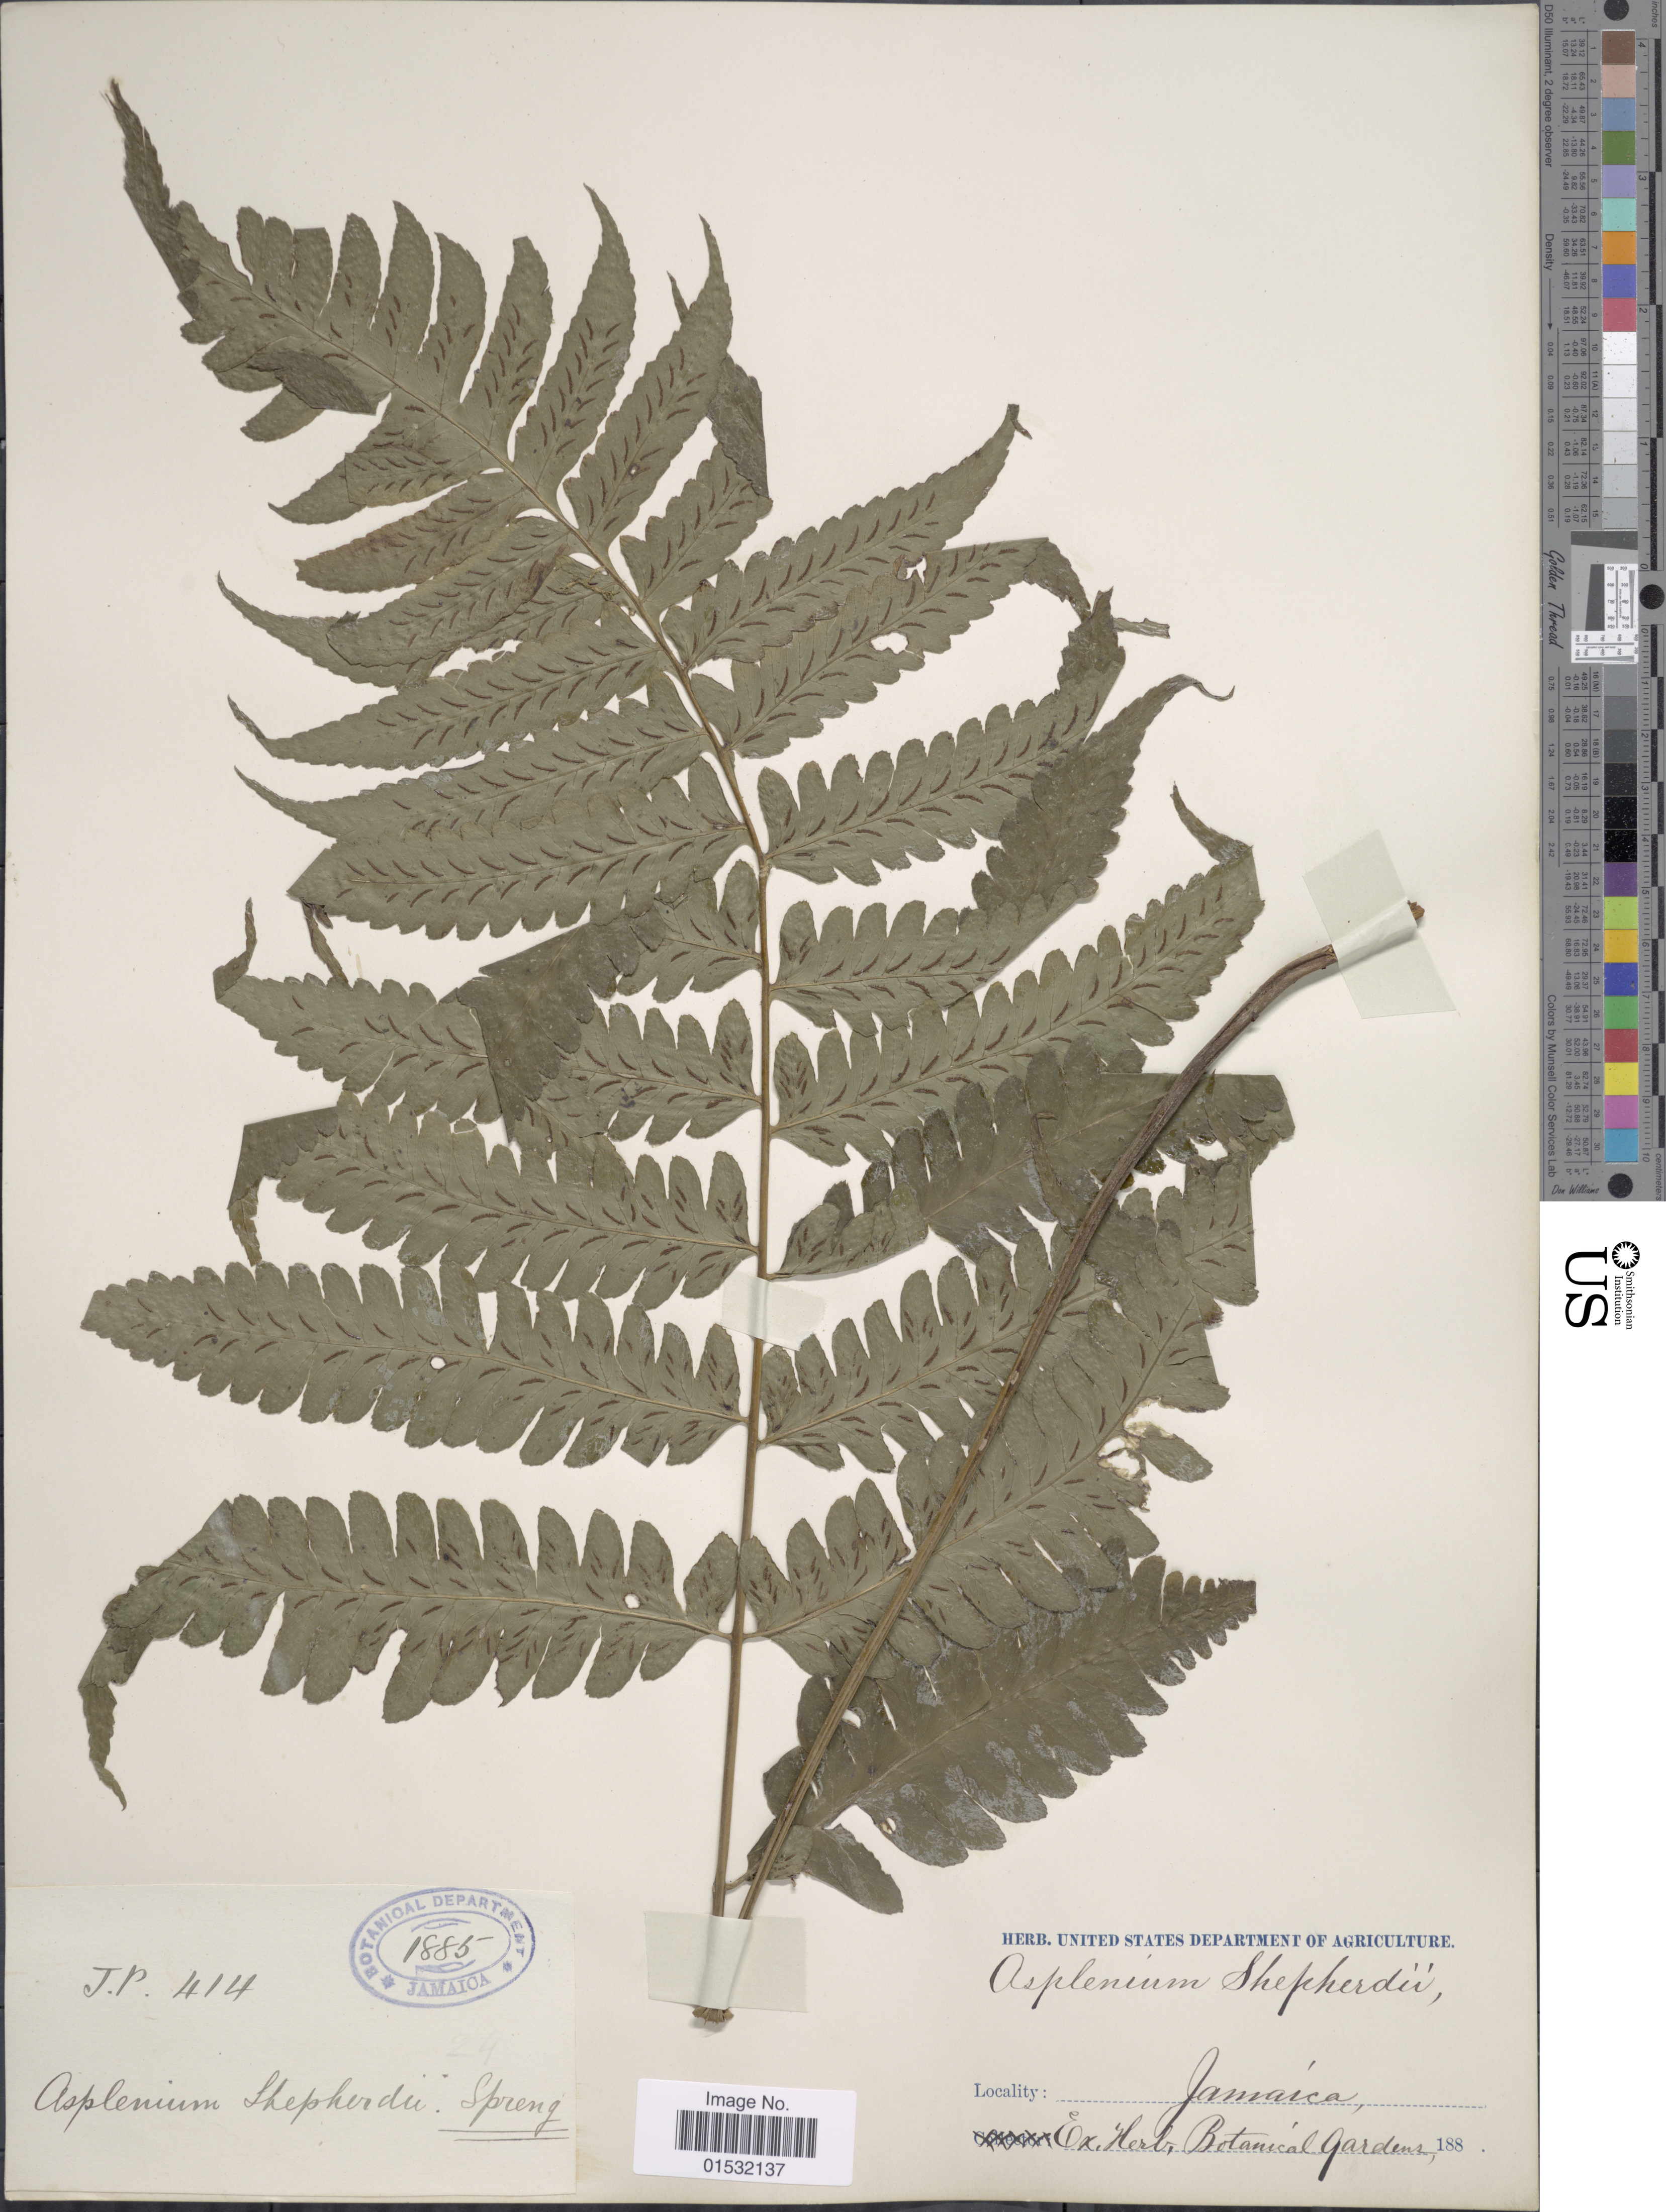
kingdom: Plantae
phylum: Tracheophyta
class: Polypodiopsida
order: Polypodiales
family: Athyriaceae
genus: Diplazium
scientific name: Diplazium cristatum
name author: (Desr.) Alston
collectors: J.P.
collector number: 414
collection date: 1885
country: Jamaica